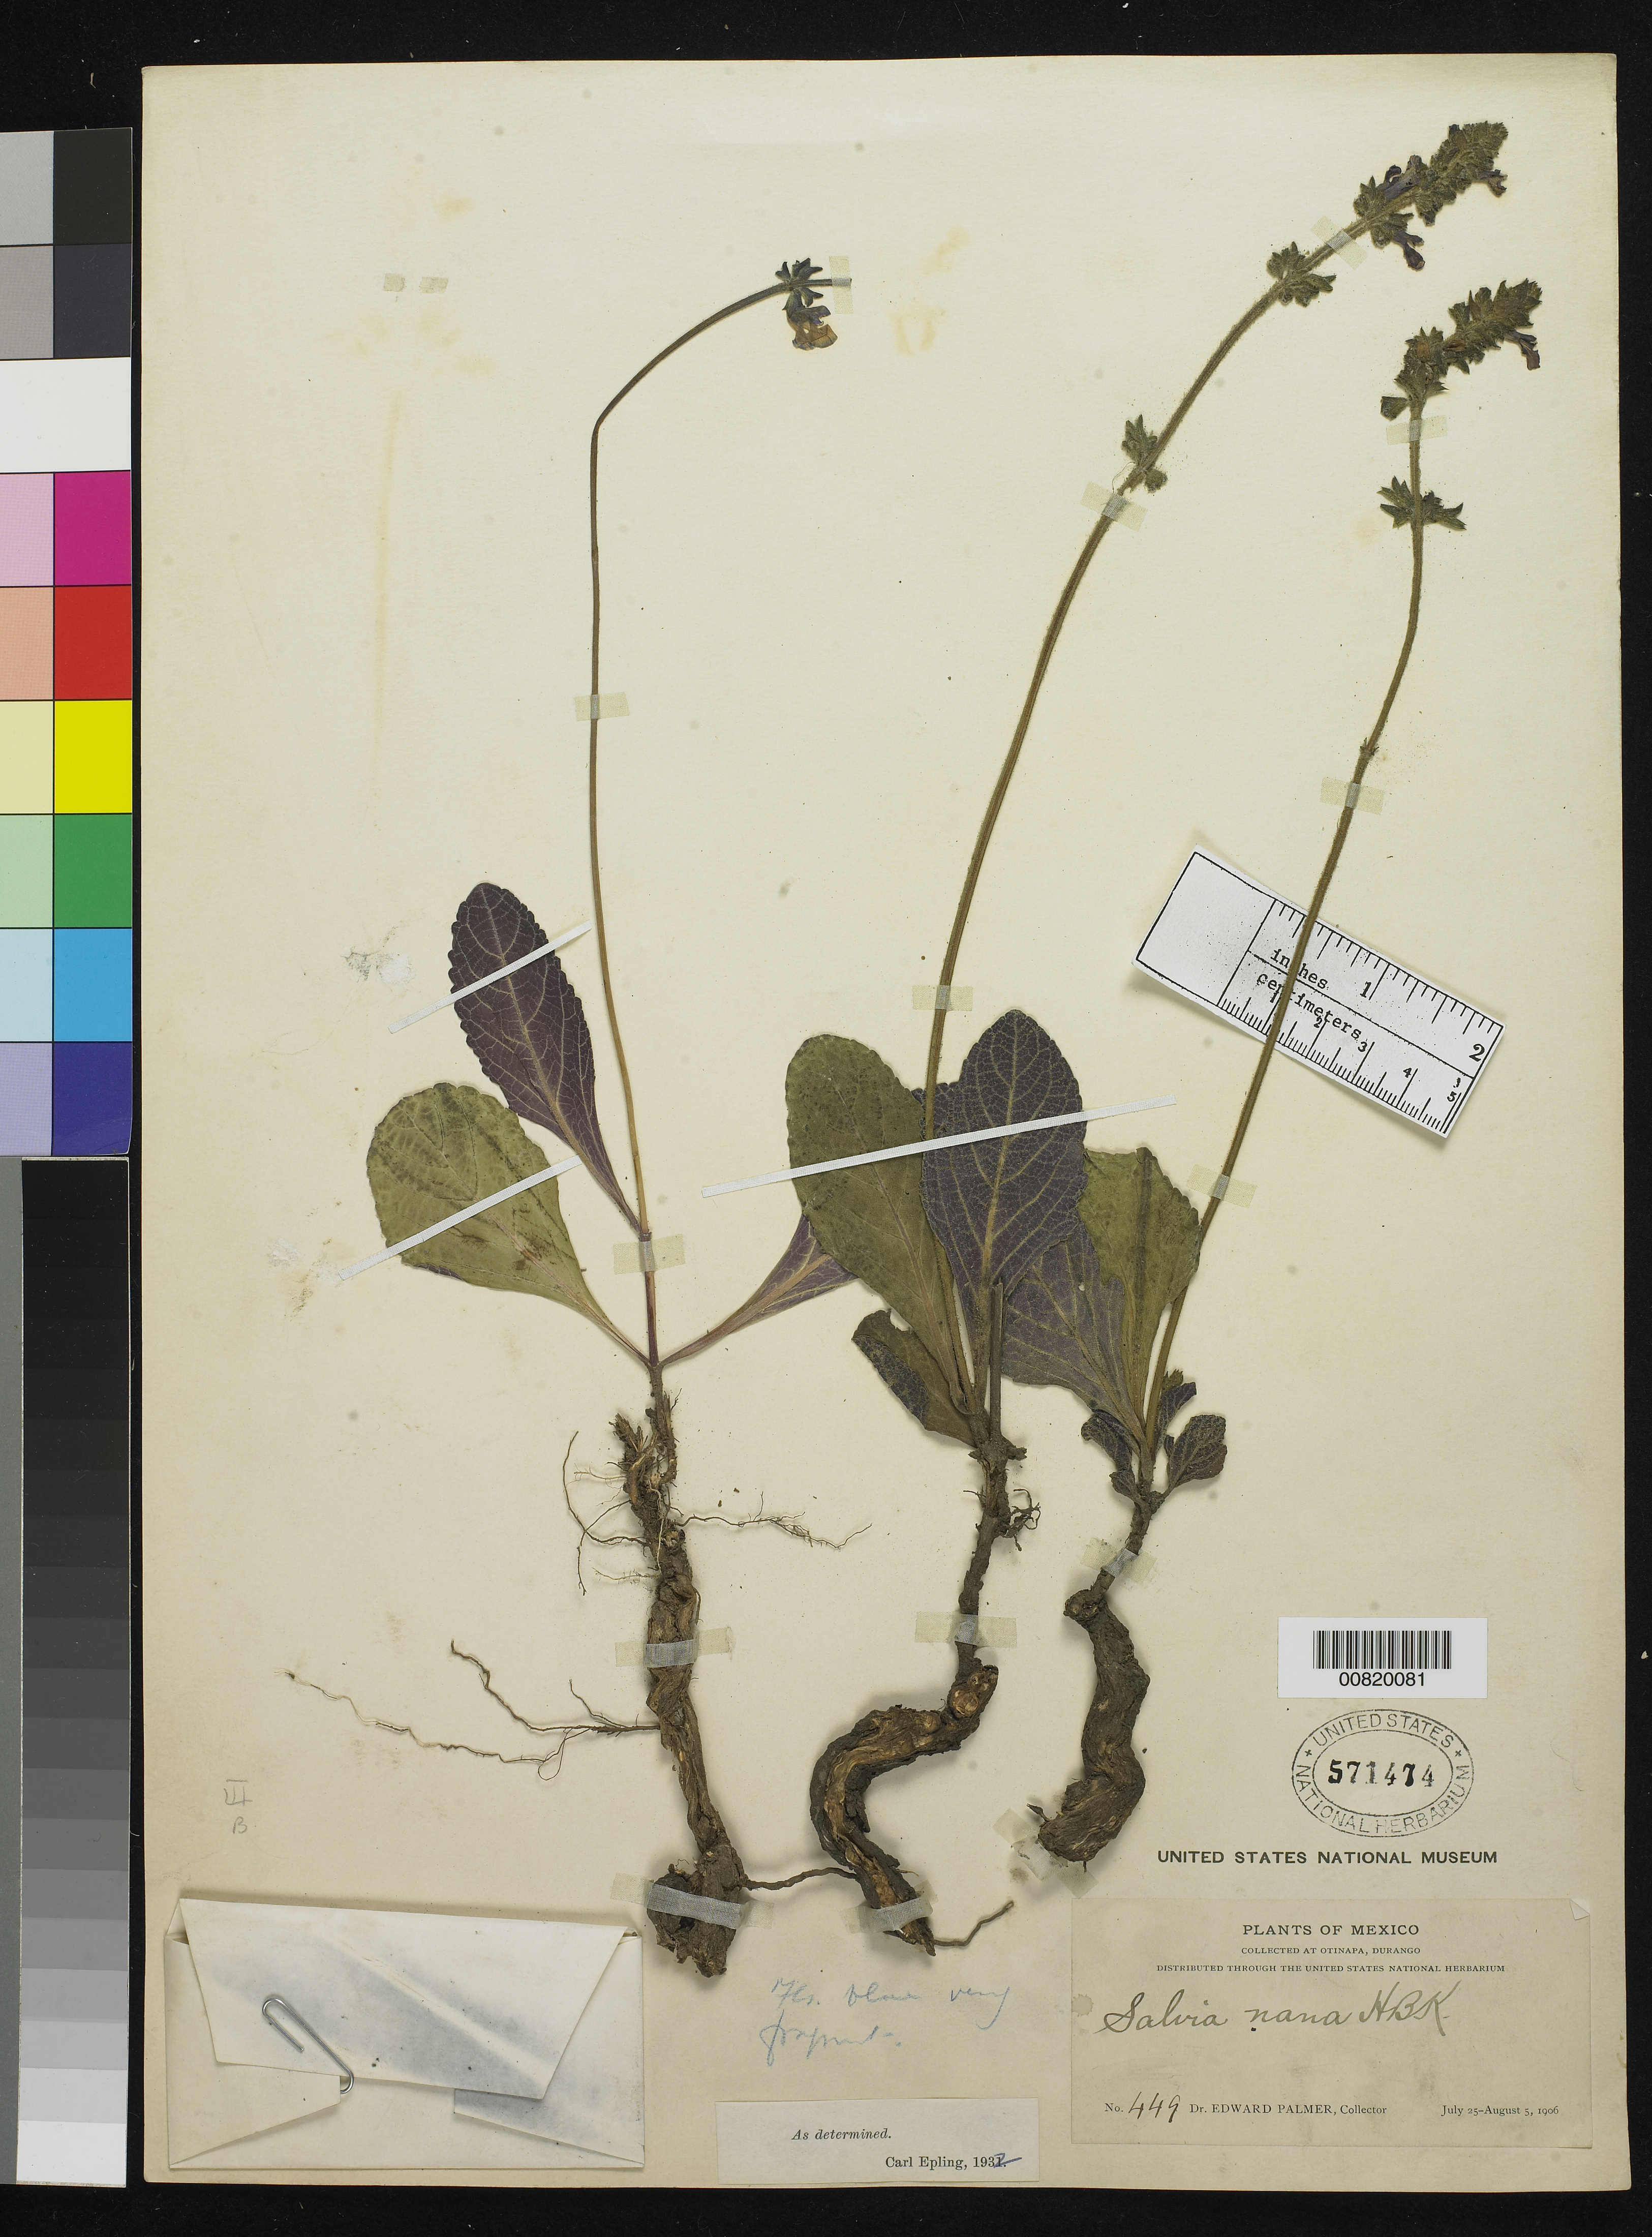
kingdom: Plantae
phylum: Tracheophyta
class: Magnoliopsida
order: Lamiales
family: Lamiaceae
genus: Salvia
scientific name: Salvia nana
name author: Kunth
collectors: E. Palmer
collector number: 449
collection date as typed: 25 Jul 1906 to 05 Aug 1906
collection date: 1906-07-25/1906-08-05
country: Mexico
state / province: Durango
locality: Otinapa, Durango.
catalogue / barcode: US 571474